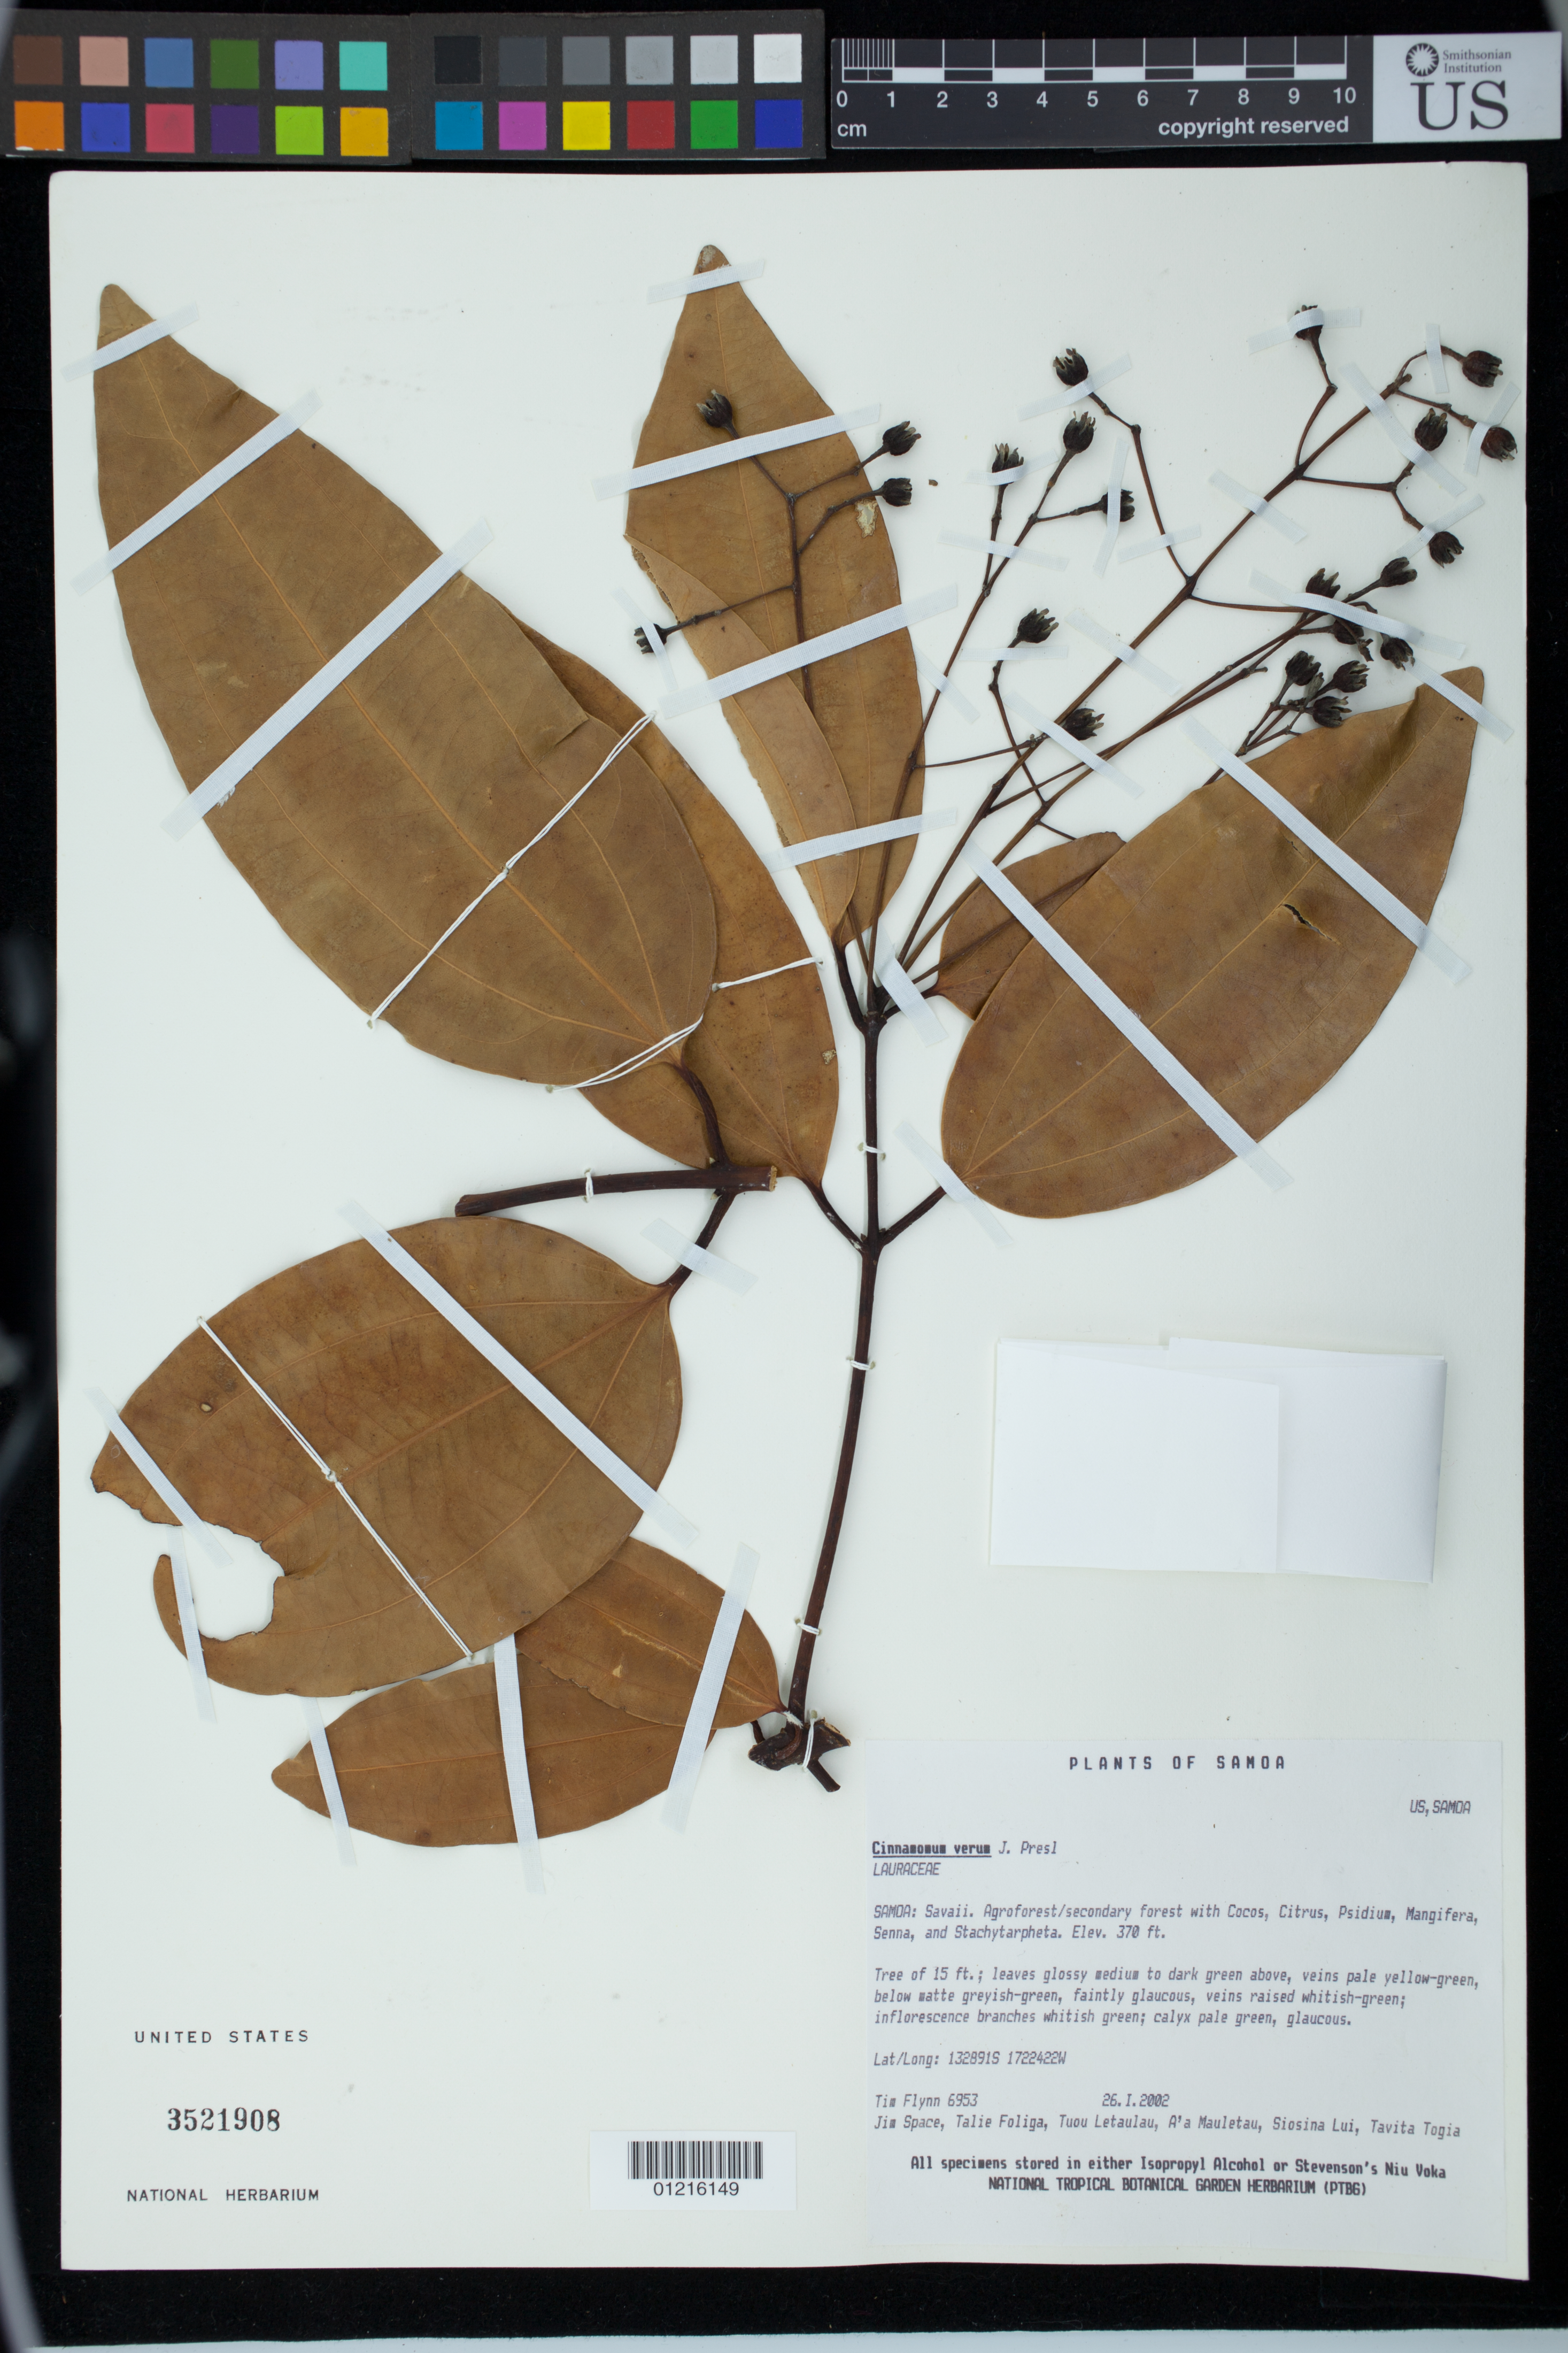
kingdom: Plantae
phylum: Tracheophyta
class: Magnoliopsida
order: Laurales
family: Lauraceae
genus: Cinnamomum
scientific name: Cinnamomum verum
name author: J. Presl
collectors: T. W. Flynn, J. Space, T. Foliga, T. Letaulau, A. Mauletau, S. Lui & T. Togia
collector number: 6953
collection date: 2002-01-26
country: Samoa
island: Savai'i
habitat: Agroforest/secondary forest.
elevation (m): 113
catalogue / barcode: US 3521908